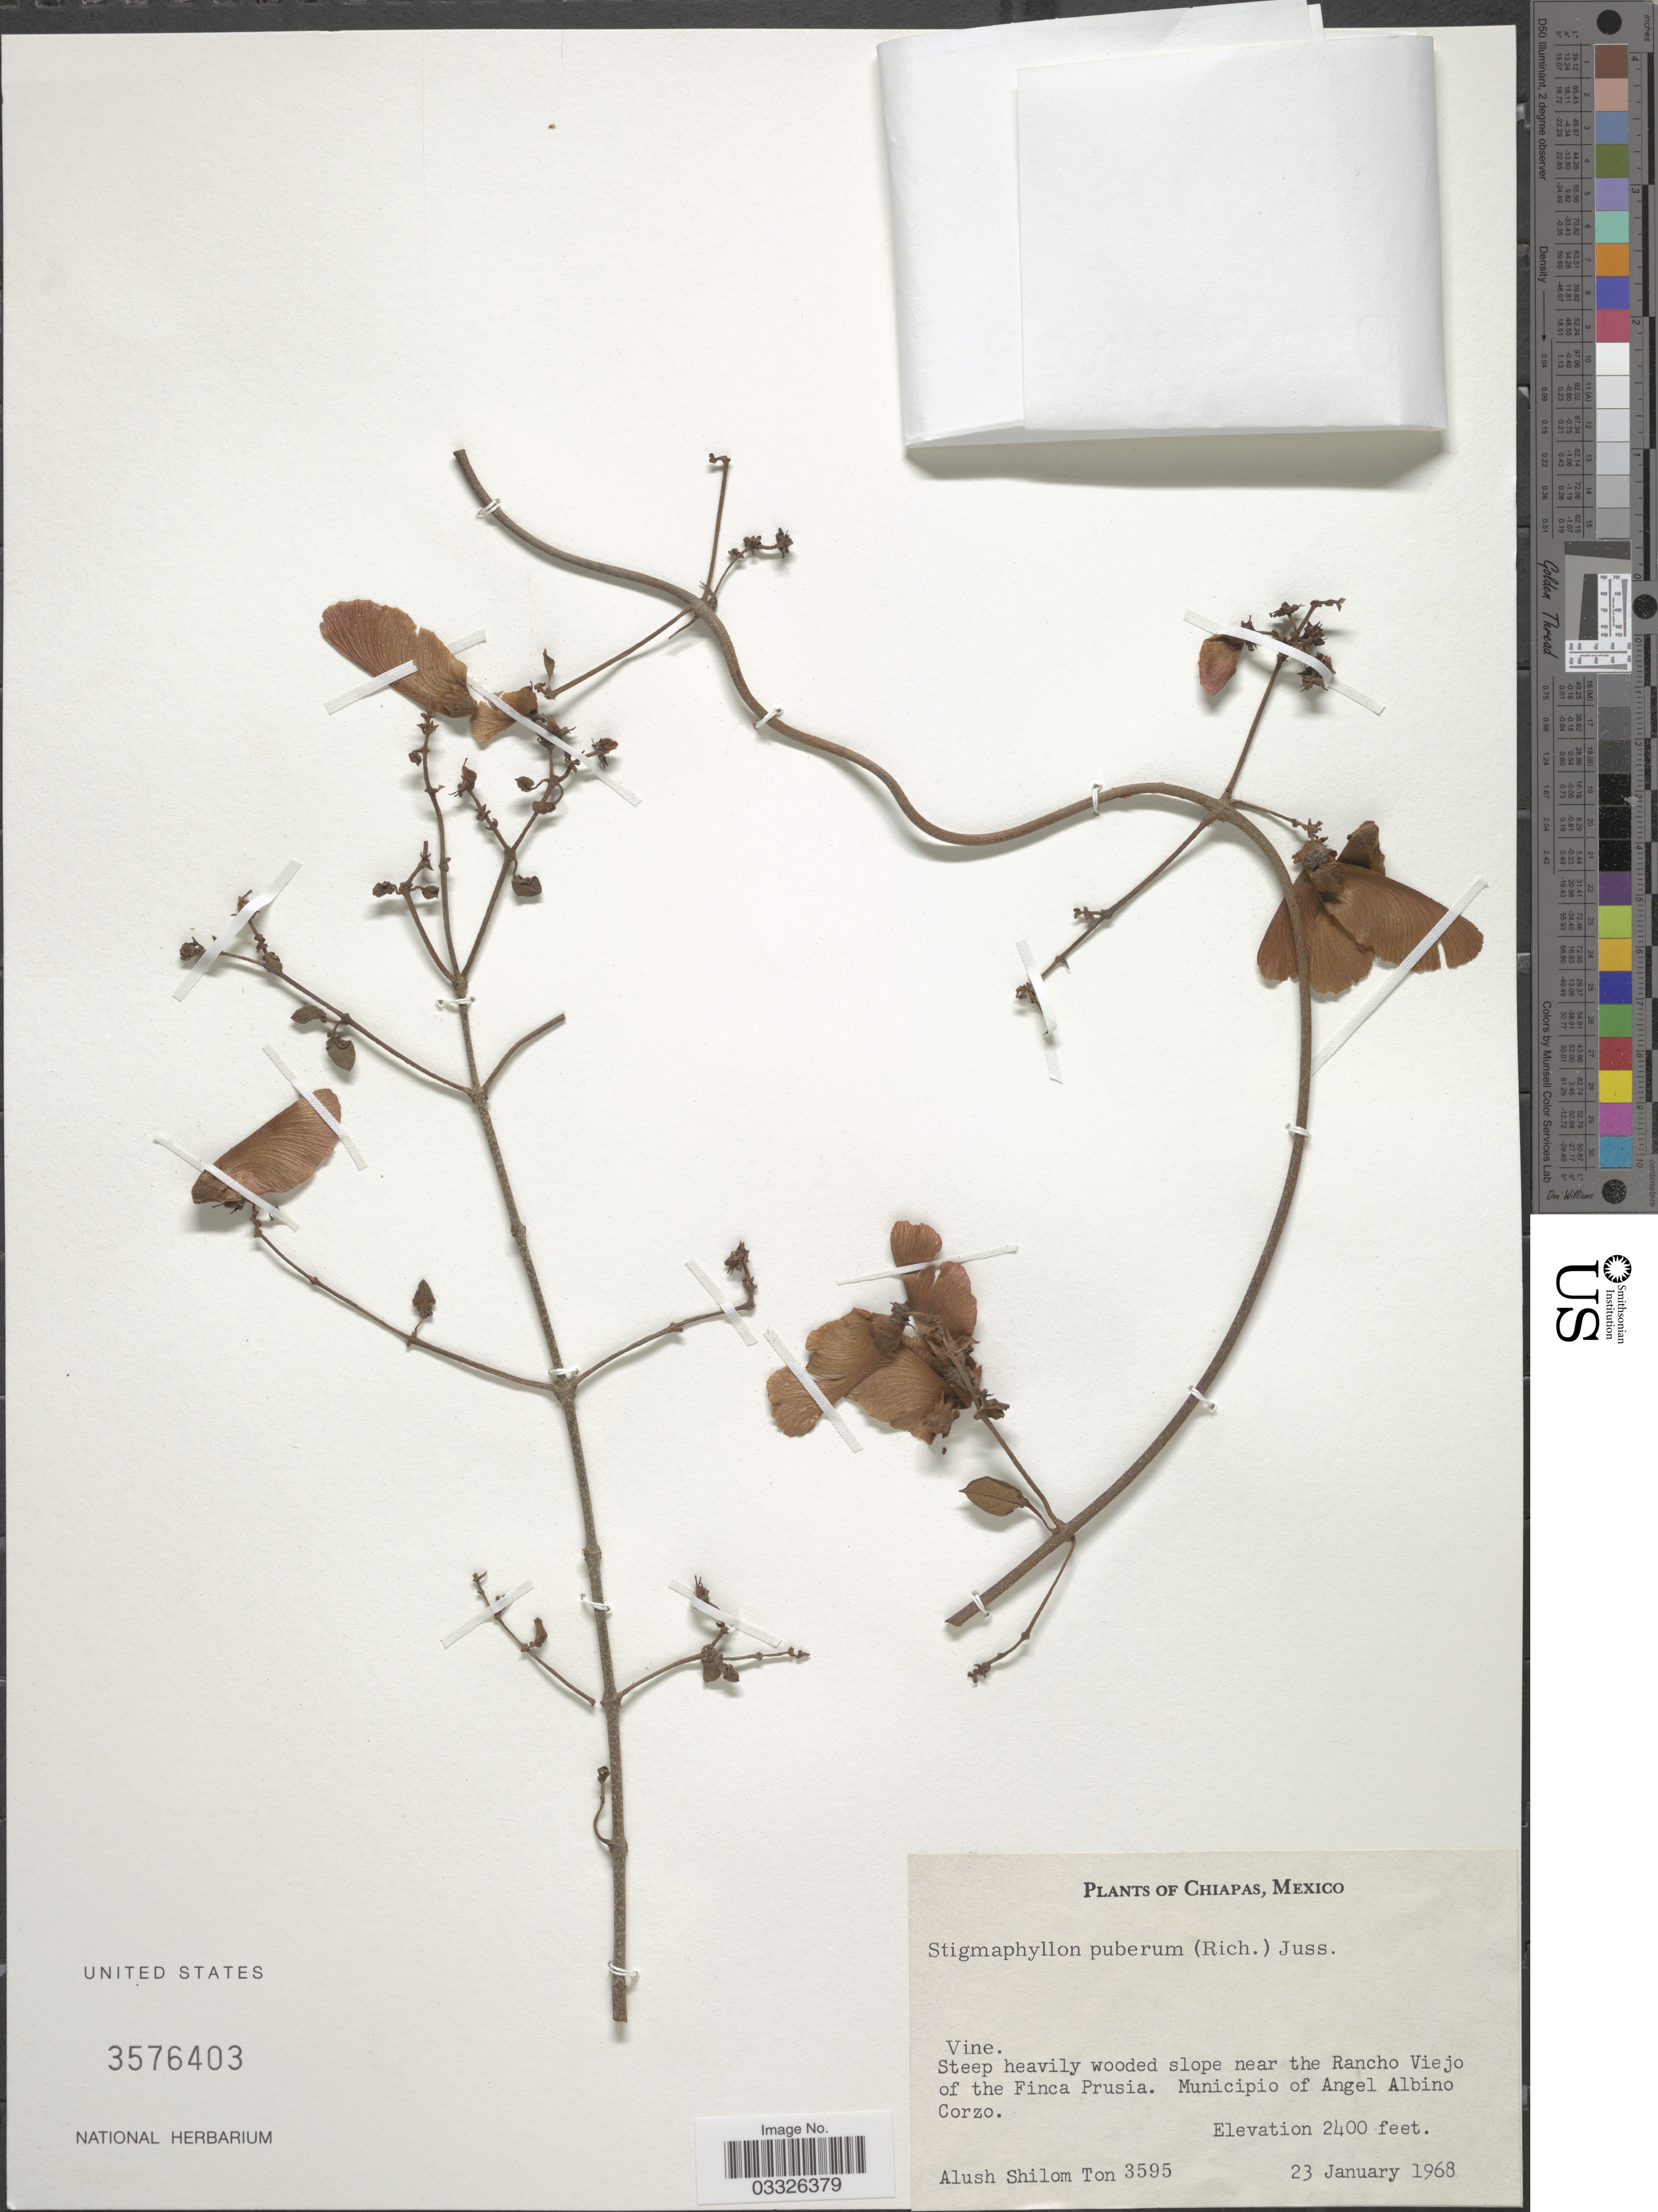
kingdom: Plantae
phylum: Tracheophyta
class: Magnoliopsida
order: Malpighiales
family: Malpighiaceae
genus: Stigmaphyllon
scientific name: Stigmaphyllon puberum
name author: (Rich.) A. Juss.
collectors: A. M. Ton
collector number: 3595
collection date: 1968-01-23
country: Mexico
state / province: Chiapas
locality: Steep heavily wooded slope near the Rancho Viejo of the Finca Prusia. Municipio of Angel Albino Corzo.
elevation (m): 732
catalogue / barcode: US 3576403